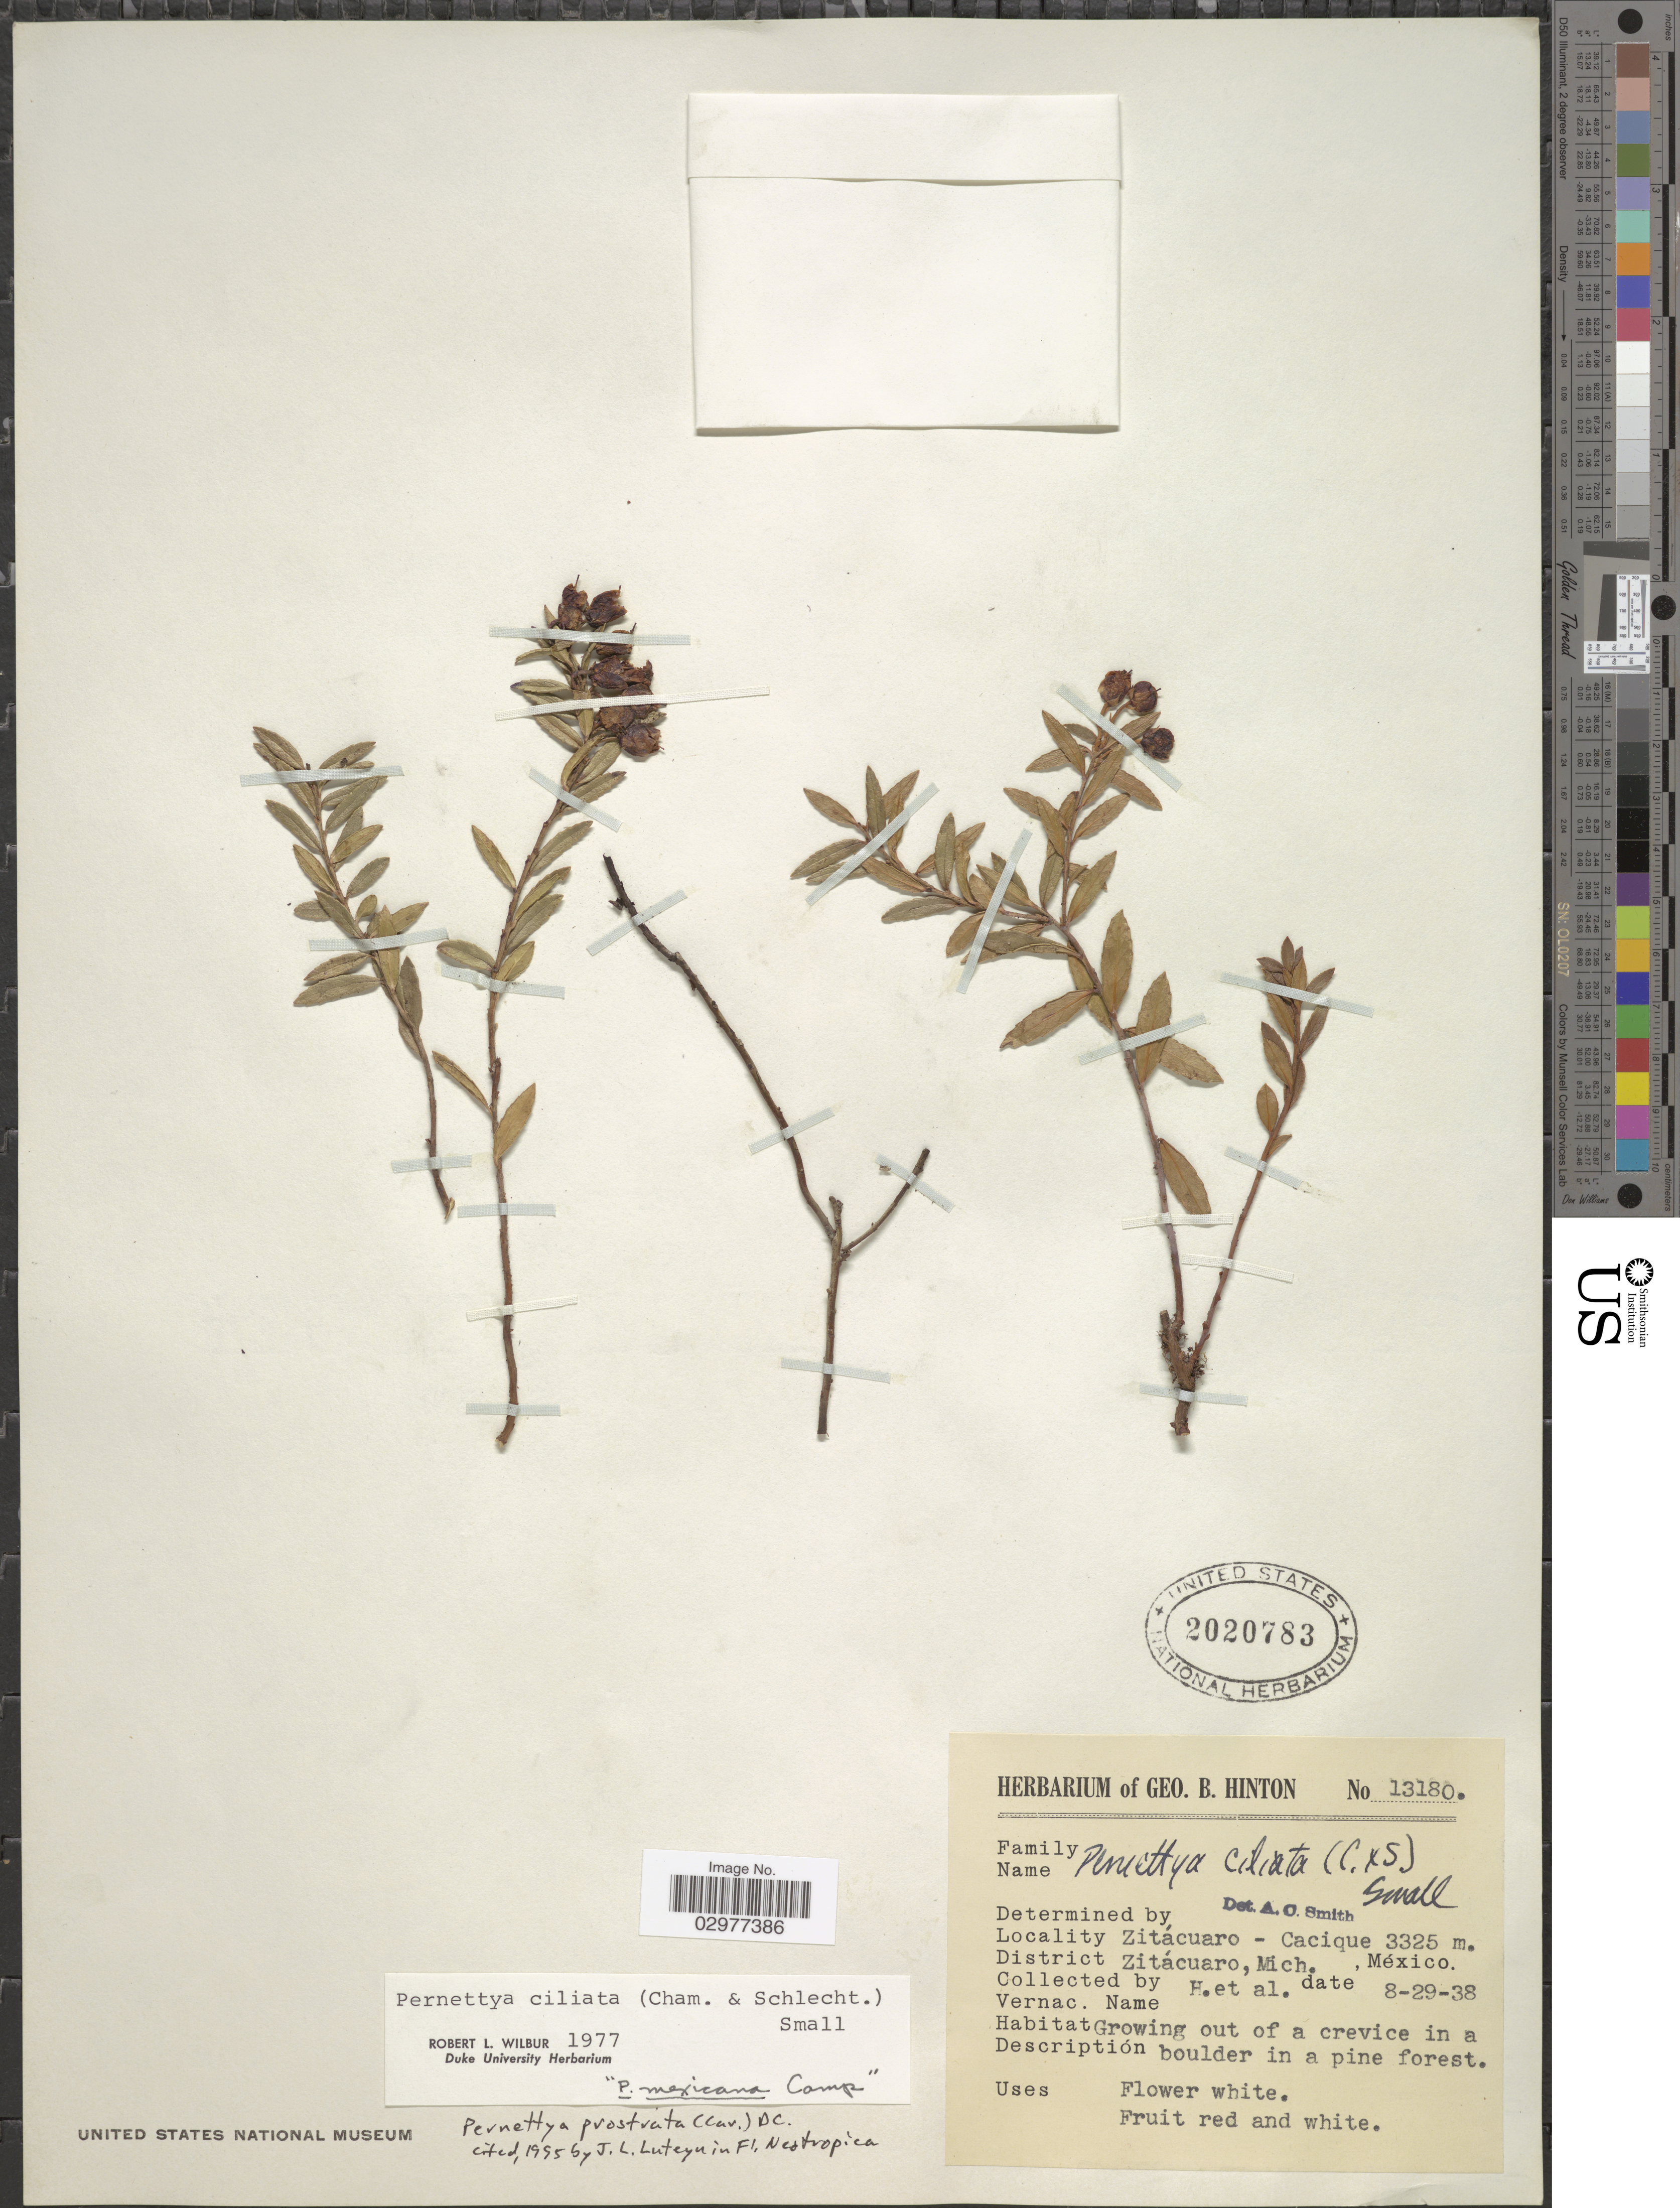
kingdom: Plantae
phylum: Tracheophyta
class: Magnoliopsida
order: Ericales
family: Ericaceae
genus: Pernettya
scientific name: Pernettya prostrata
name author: (Cav.) DC.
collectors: G. B. Hinton & et al.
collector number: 13180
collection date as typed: Transcribed d/m/y: 29/8/38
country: Mexico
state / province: Michoacán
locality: Zitácuaro-Cacique. District Zitácuaro.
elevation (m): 3325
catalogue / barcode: US 2020783